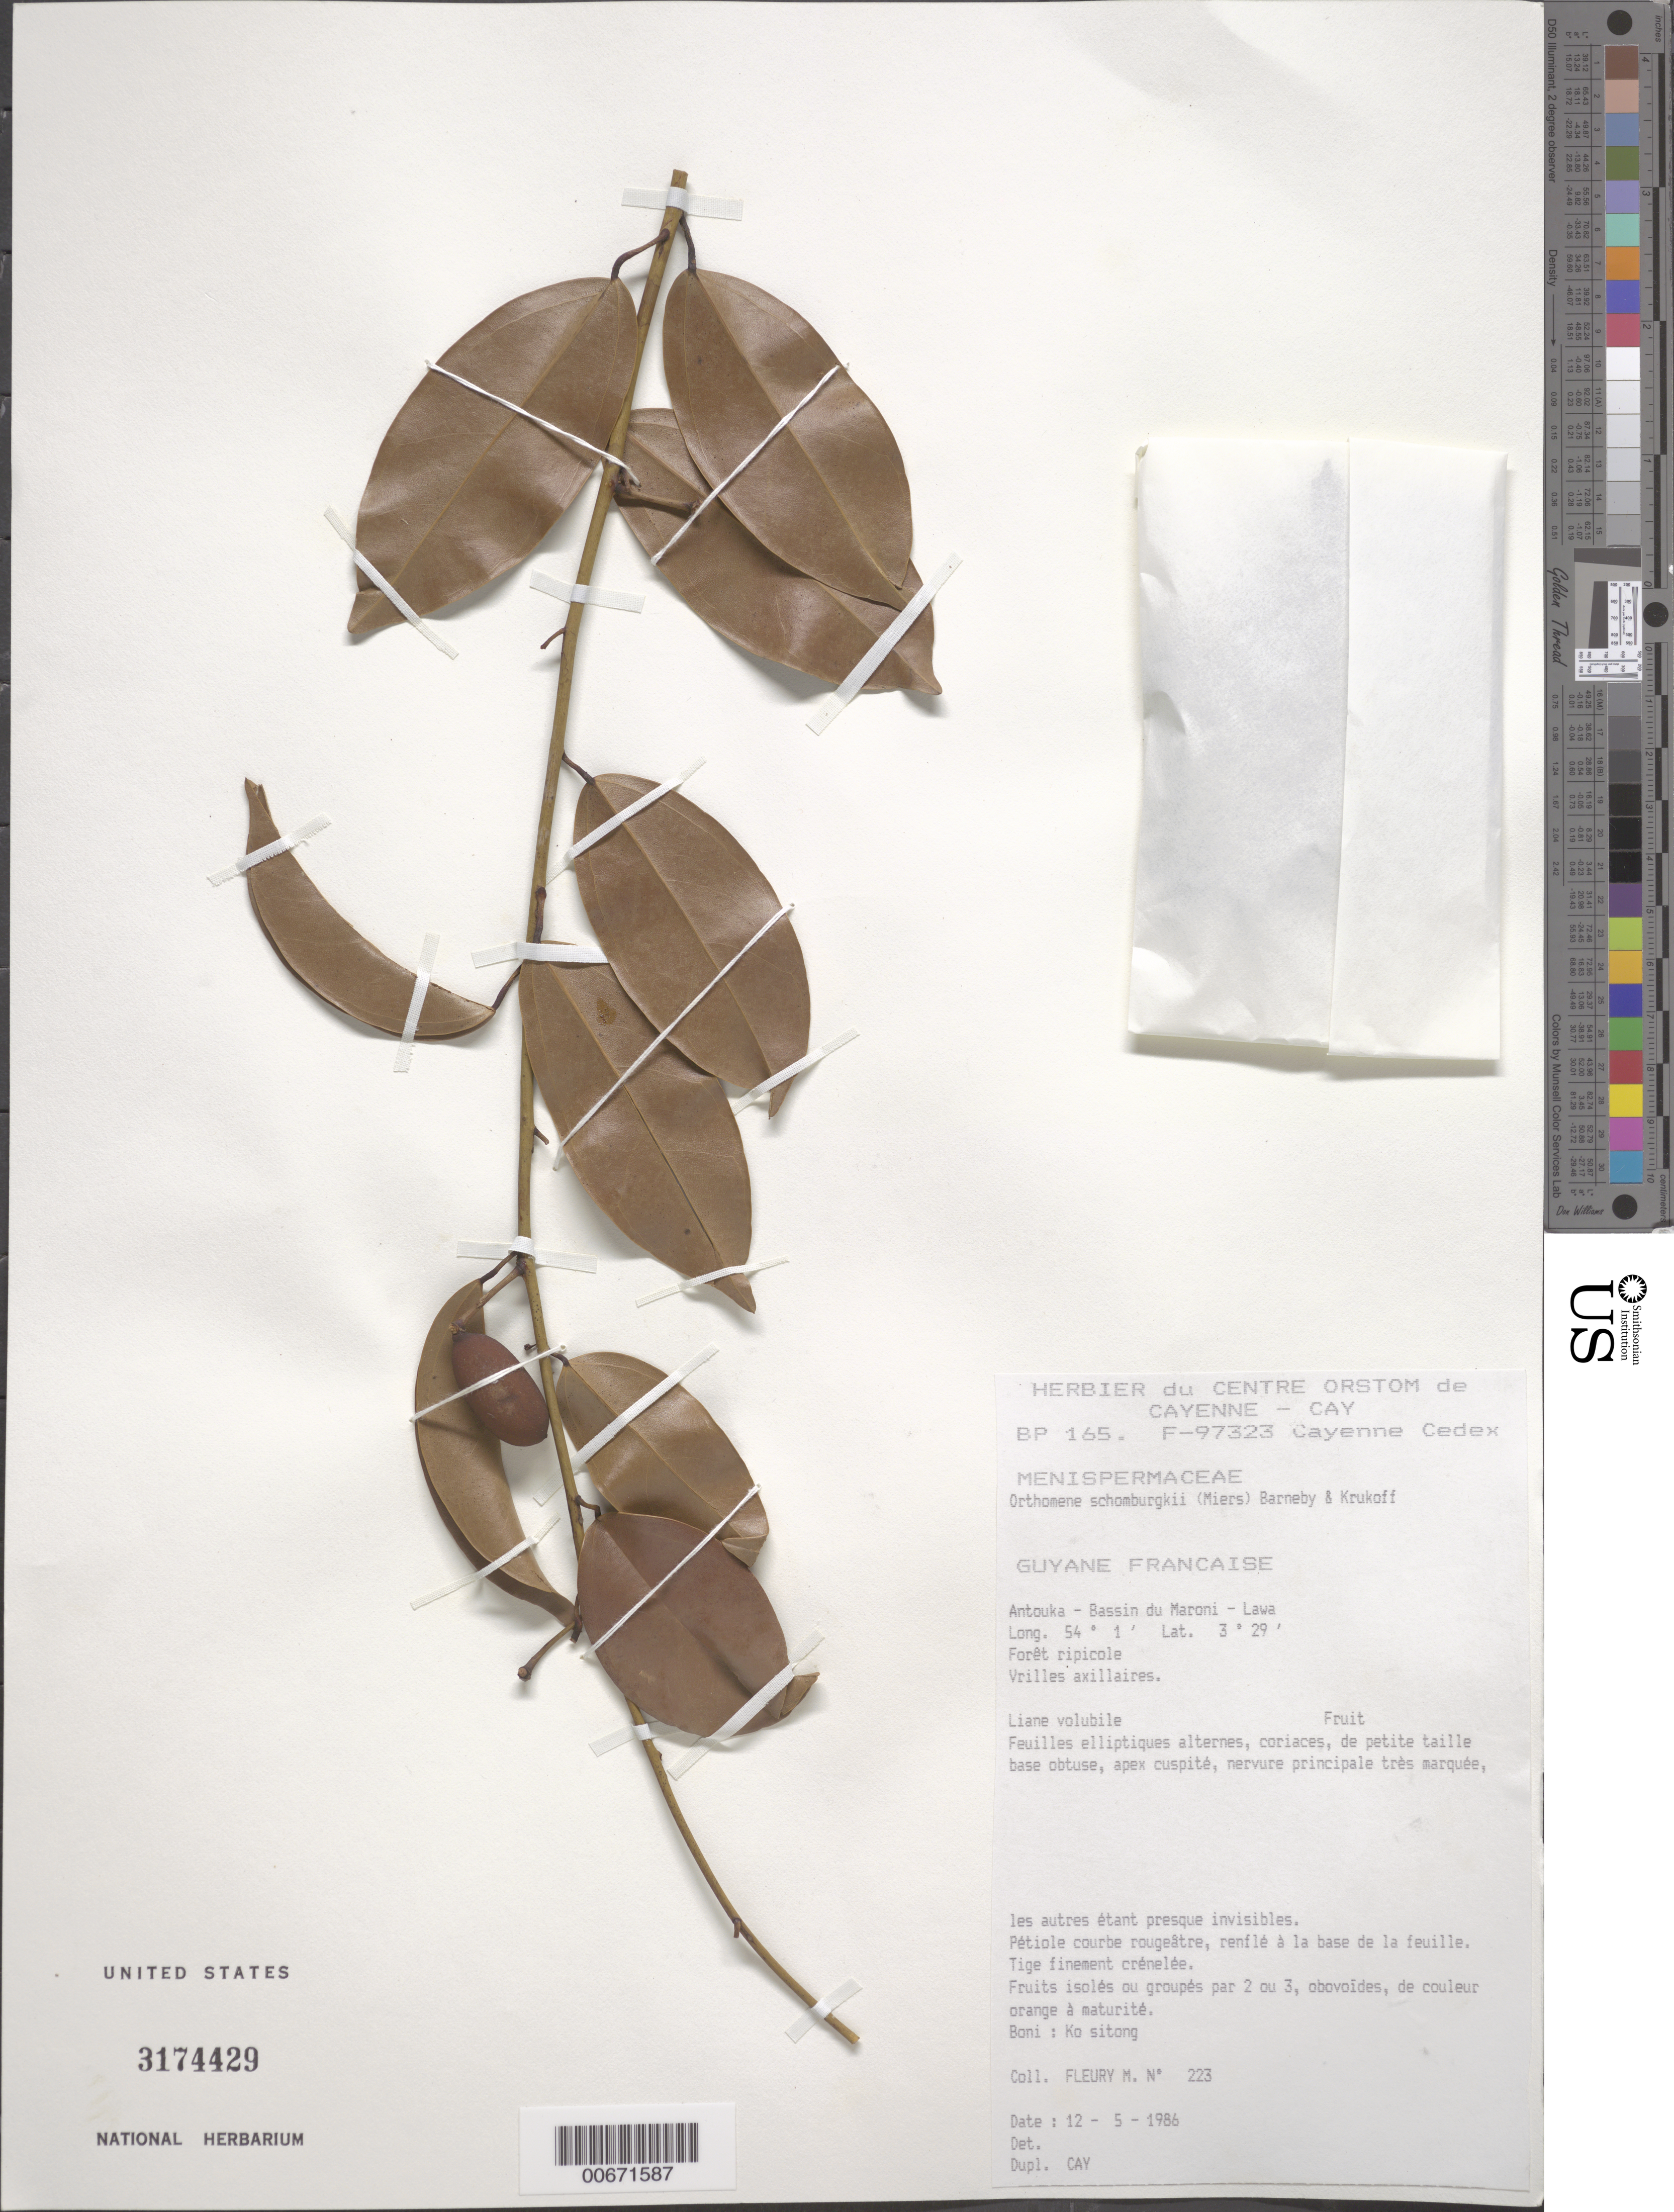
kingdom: Plantae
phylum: Tracheophyta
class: Magnoliopsida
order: Ranunculales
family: Menispermaceae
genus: Anomospermum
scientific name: Anomospermum schomburgkii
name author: Miers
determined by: Strong, Mark T., (BOT), Smithsonian Institution - National Museum of Natural History (UNITED STATES)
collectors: M. Fleury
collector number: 223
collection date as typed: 12-May-86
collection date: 1986-05-12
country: French Guiana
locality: Antouka, Bassin du Lawa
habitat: Riparian forest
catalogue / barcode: US 3174429